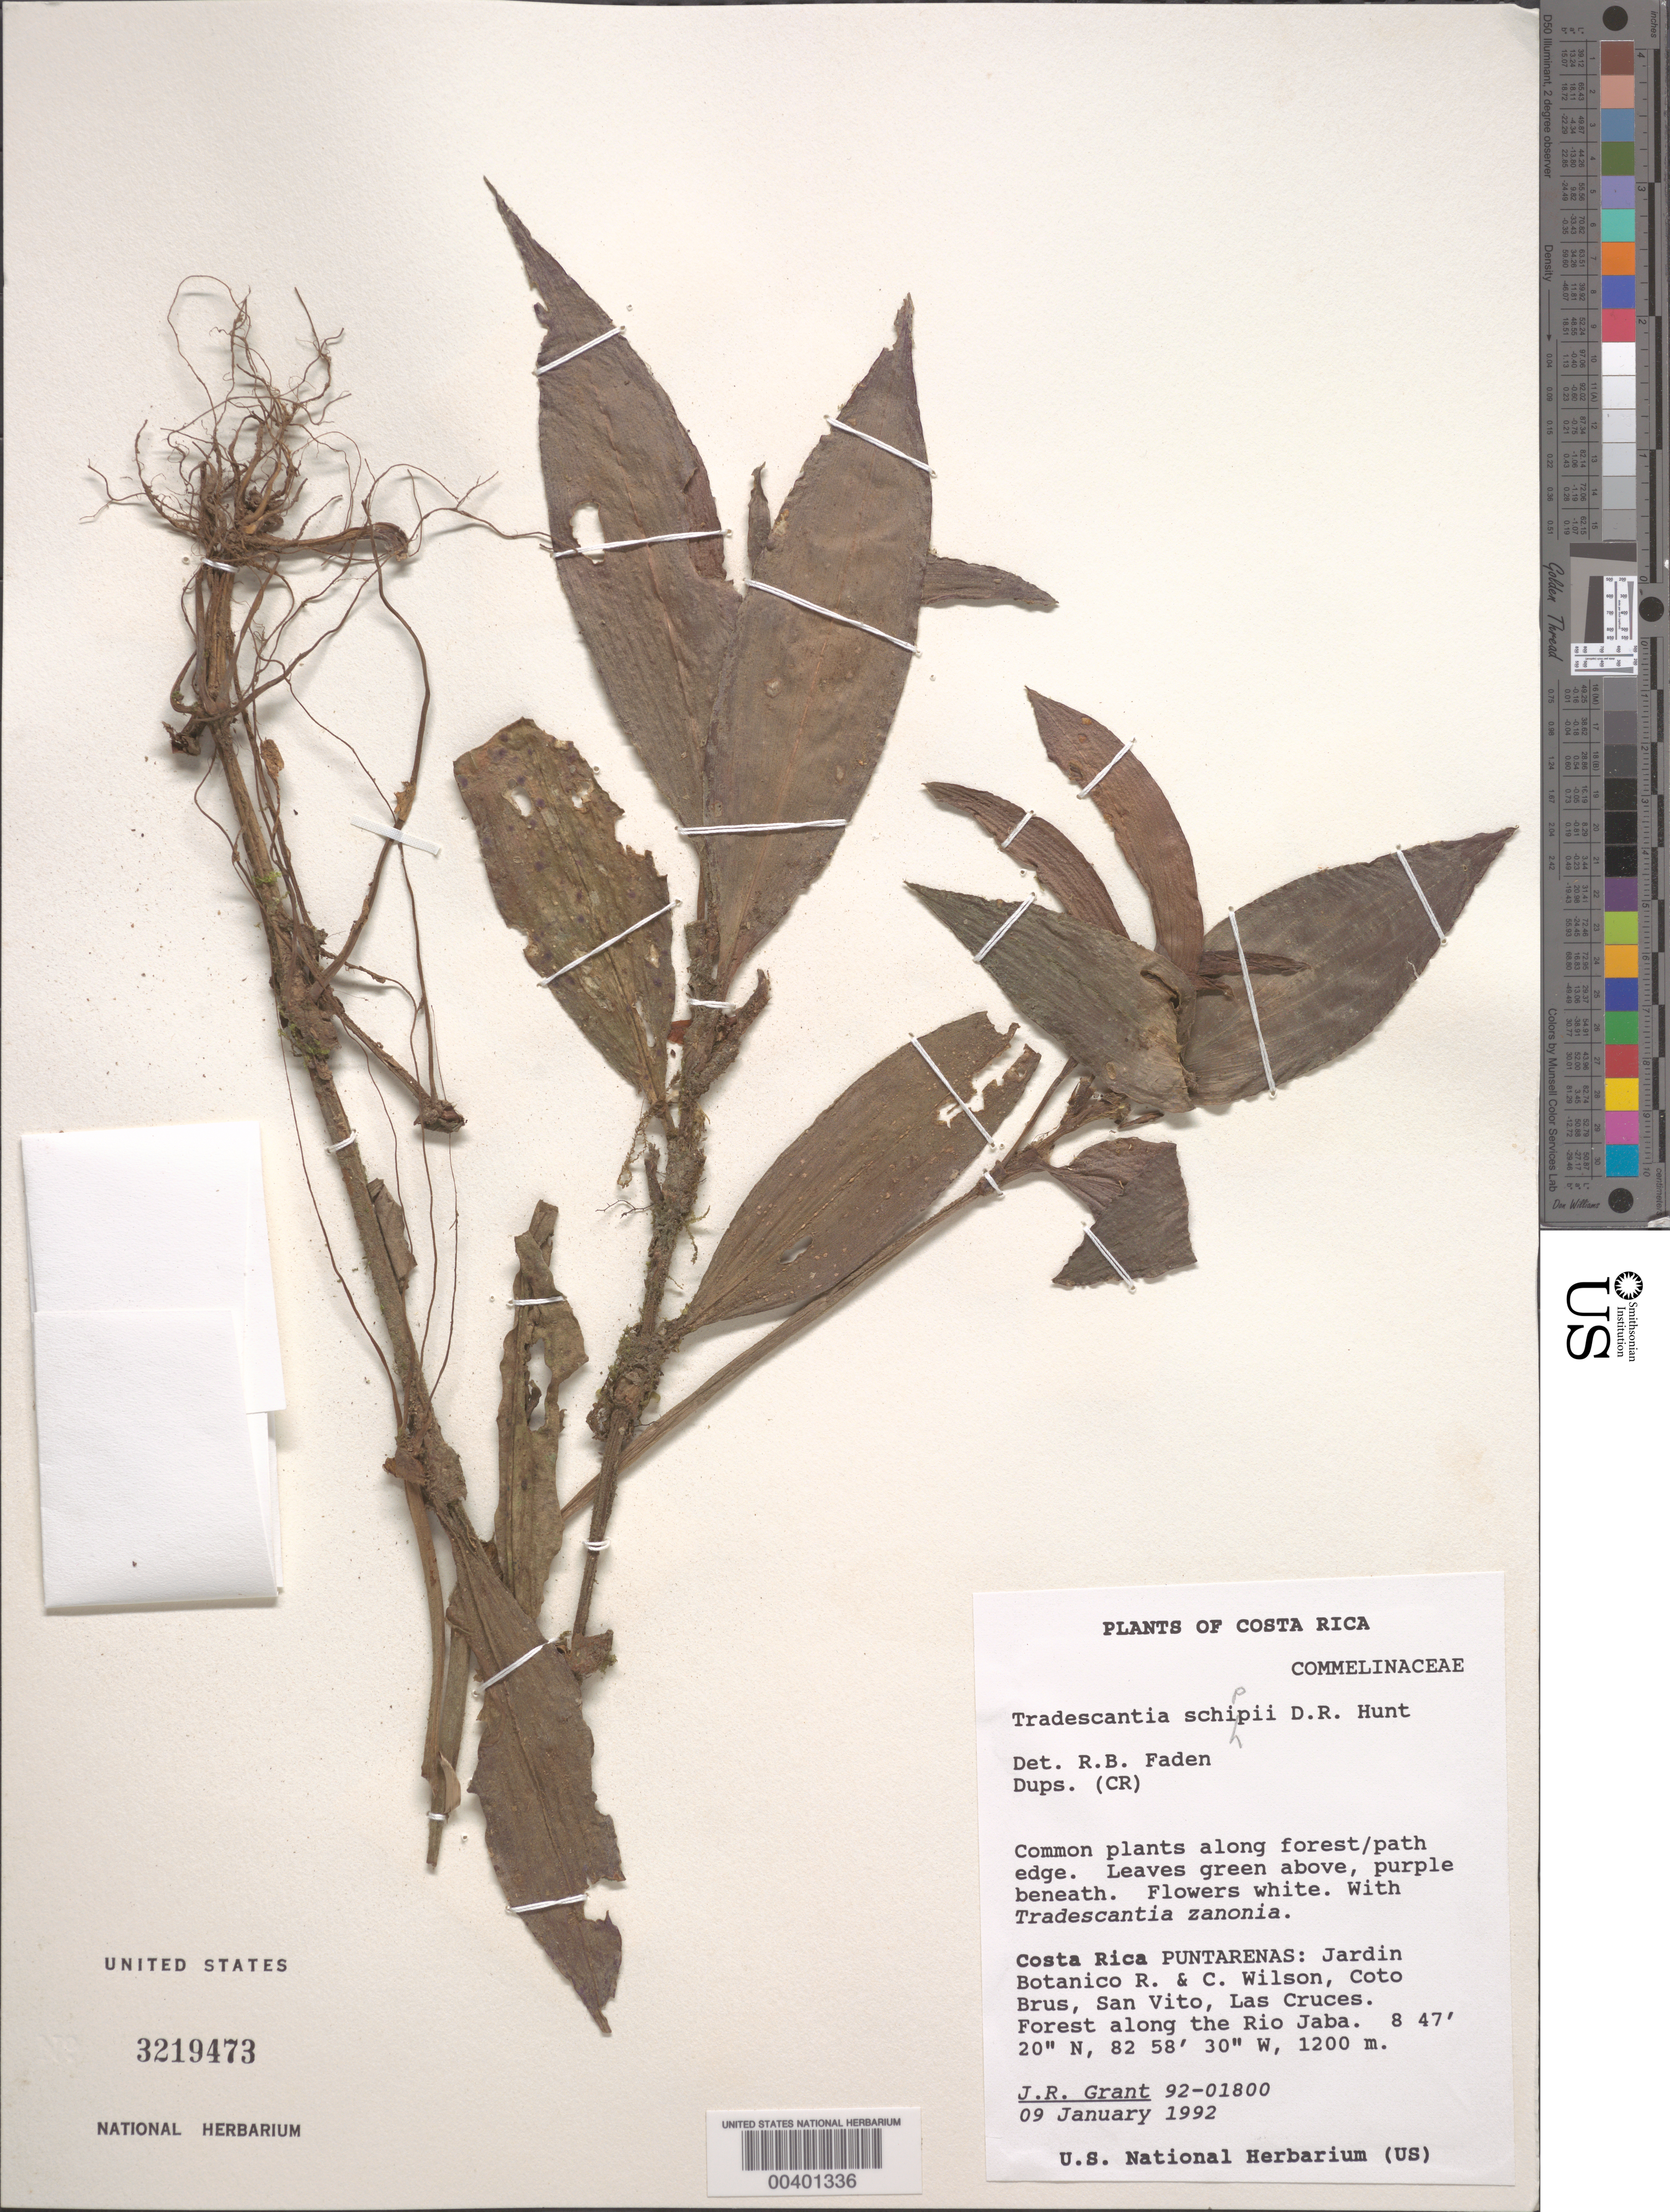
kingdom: Plantae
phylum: Tracheophyta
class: Liliopsida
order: Commelinales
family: Commelinaceae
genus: Callisia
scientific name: Callisia elegans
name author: Alexander ex H.E. Moore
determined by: Faden, Robert B., (US), Smithsonian Institution - National Museum of Natural History (UNITED STATES)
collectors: J. R. Grant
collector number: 92-01800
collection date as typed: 09 Jan 1992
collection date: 1992-01-09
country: Costa Rica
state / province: Puntarenas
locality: Jardin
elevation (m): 1200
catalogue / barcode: US 3219473